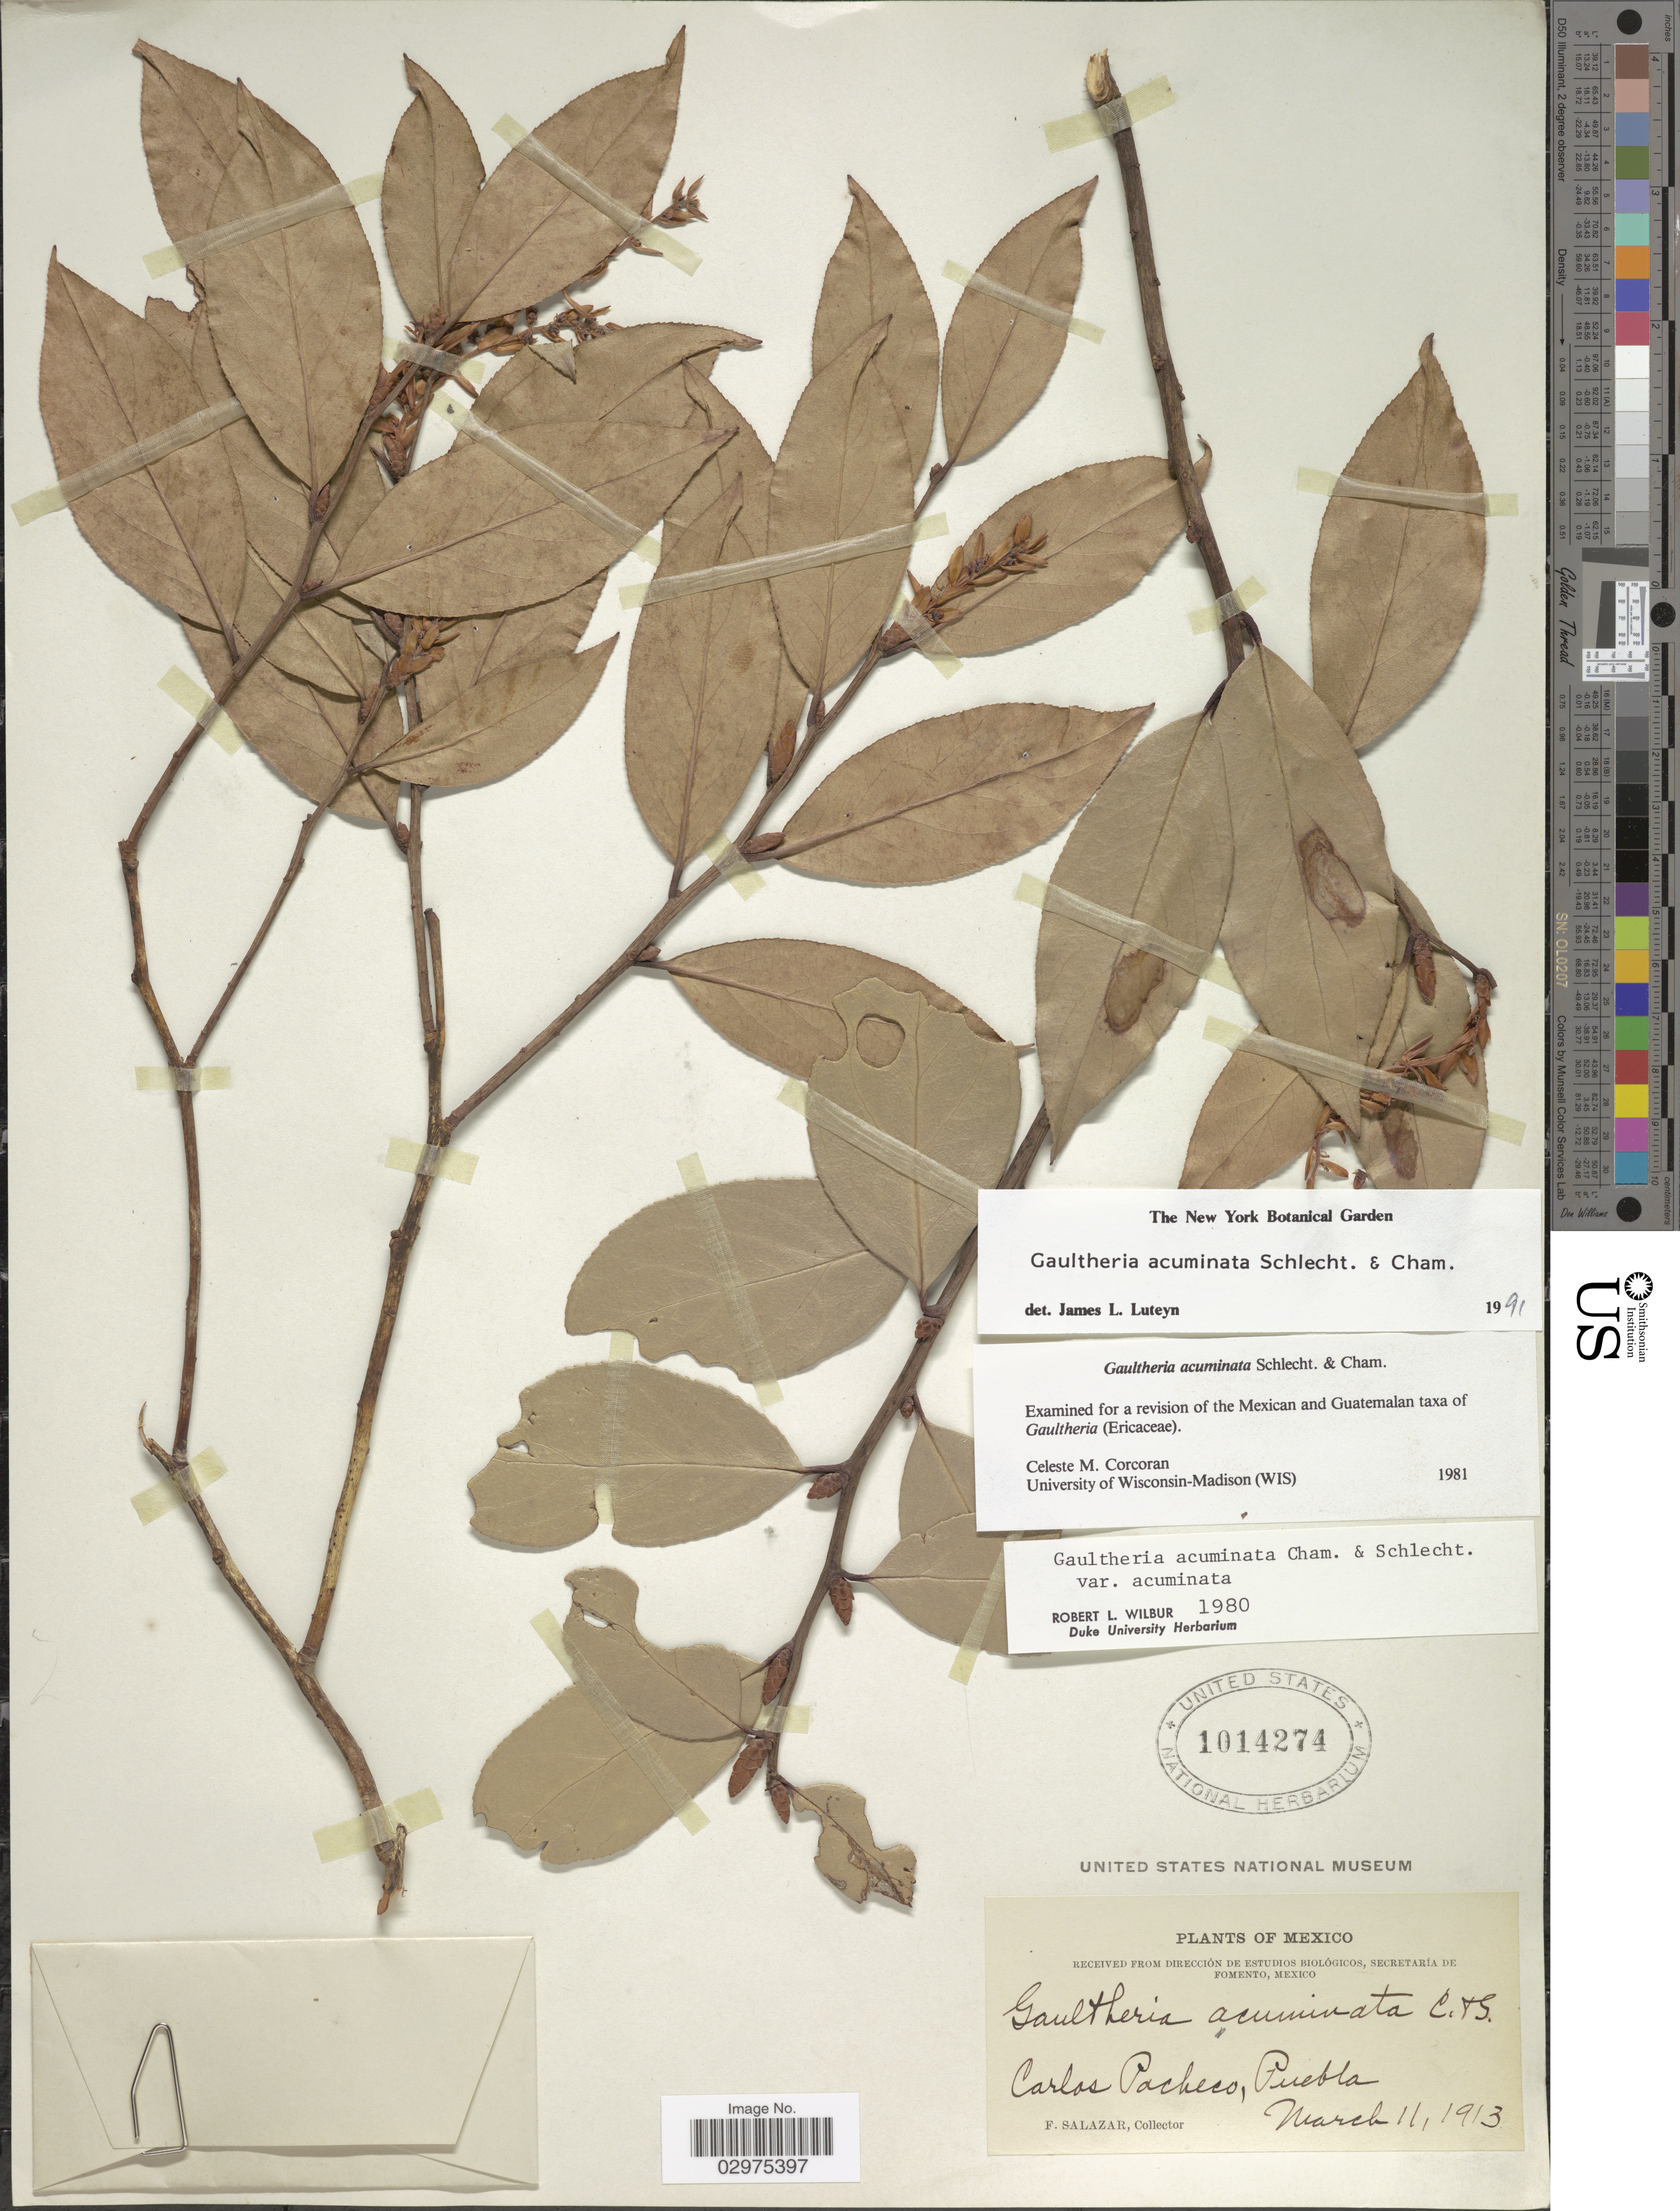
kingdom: Plantae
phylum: Tracheophyta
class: Magnoliopsida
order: Ericales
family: Ericaceae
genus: Gaultheria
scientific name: Gaultheria acuminata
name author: Schltdl. & Cham.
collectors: F. Salazar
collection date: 1913-03-11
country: Mexico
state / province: Puebla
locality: Carlos Pacheco.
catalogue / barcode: US 1014274